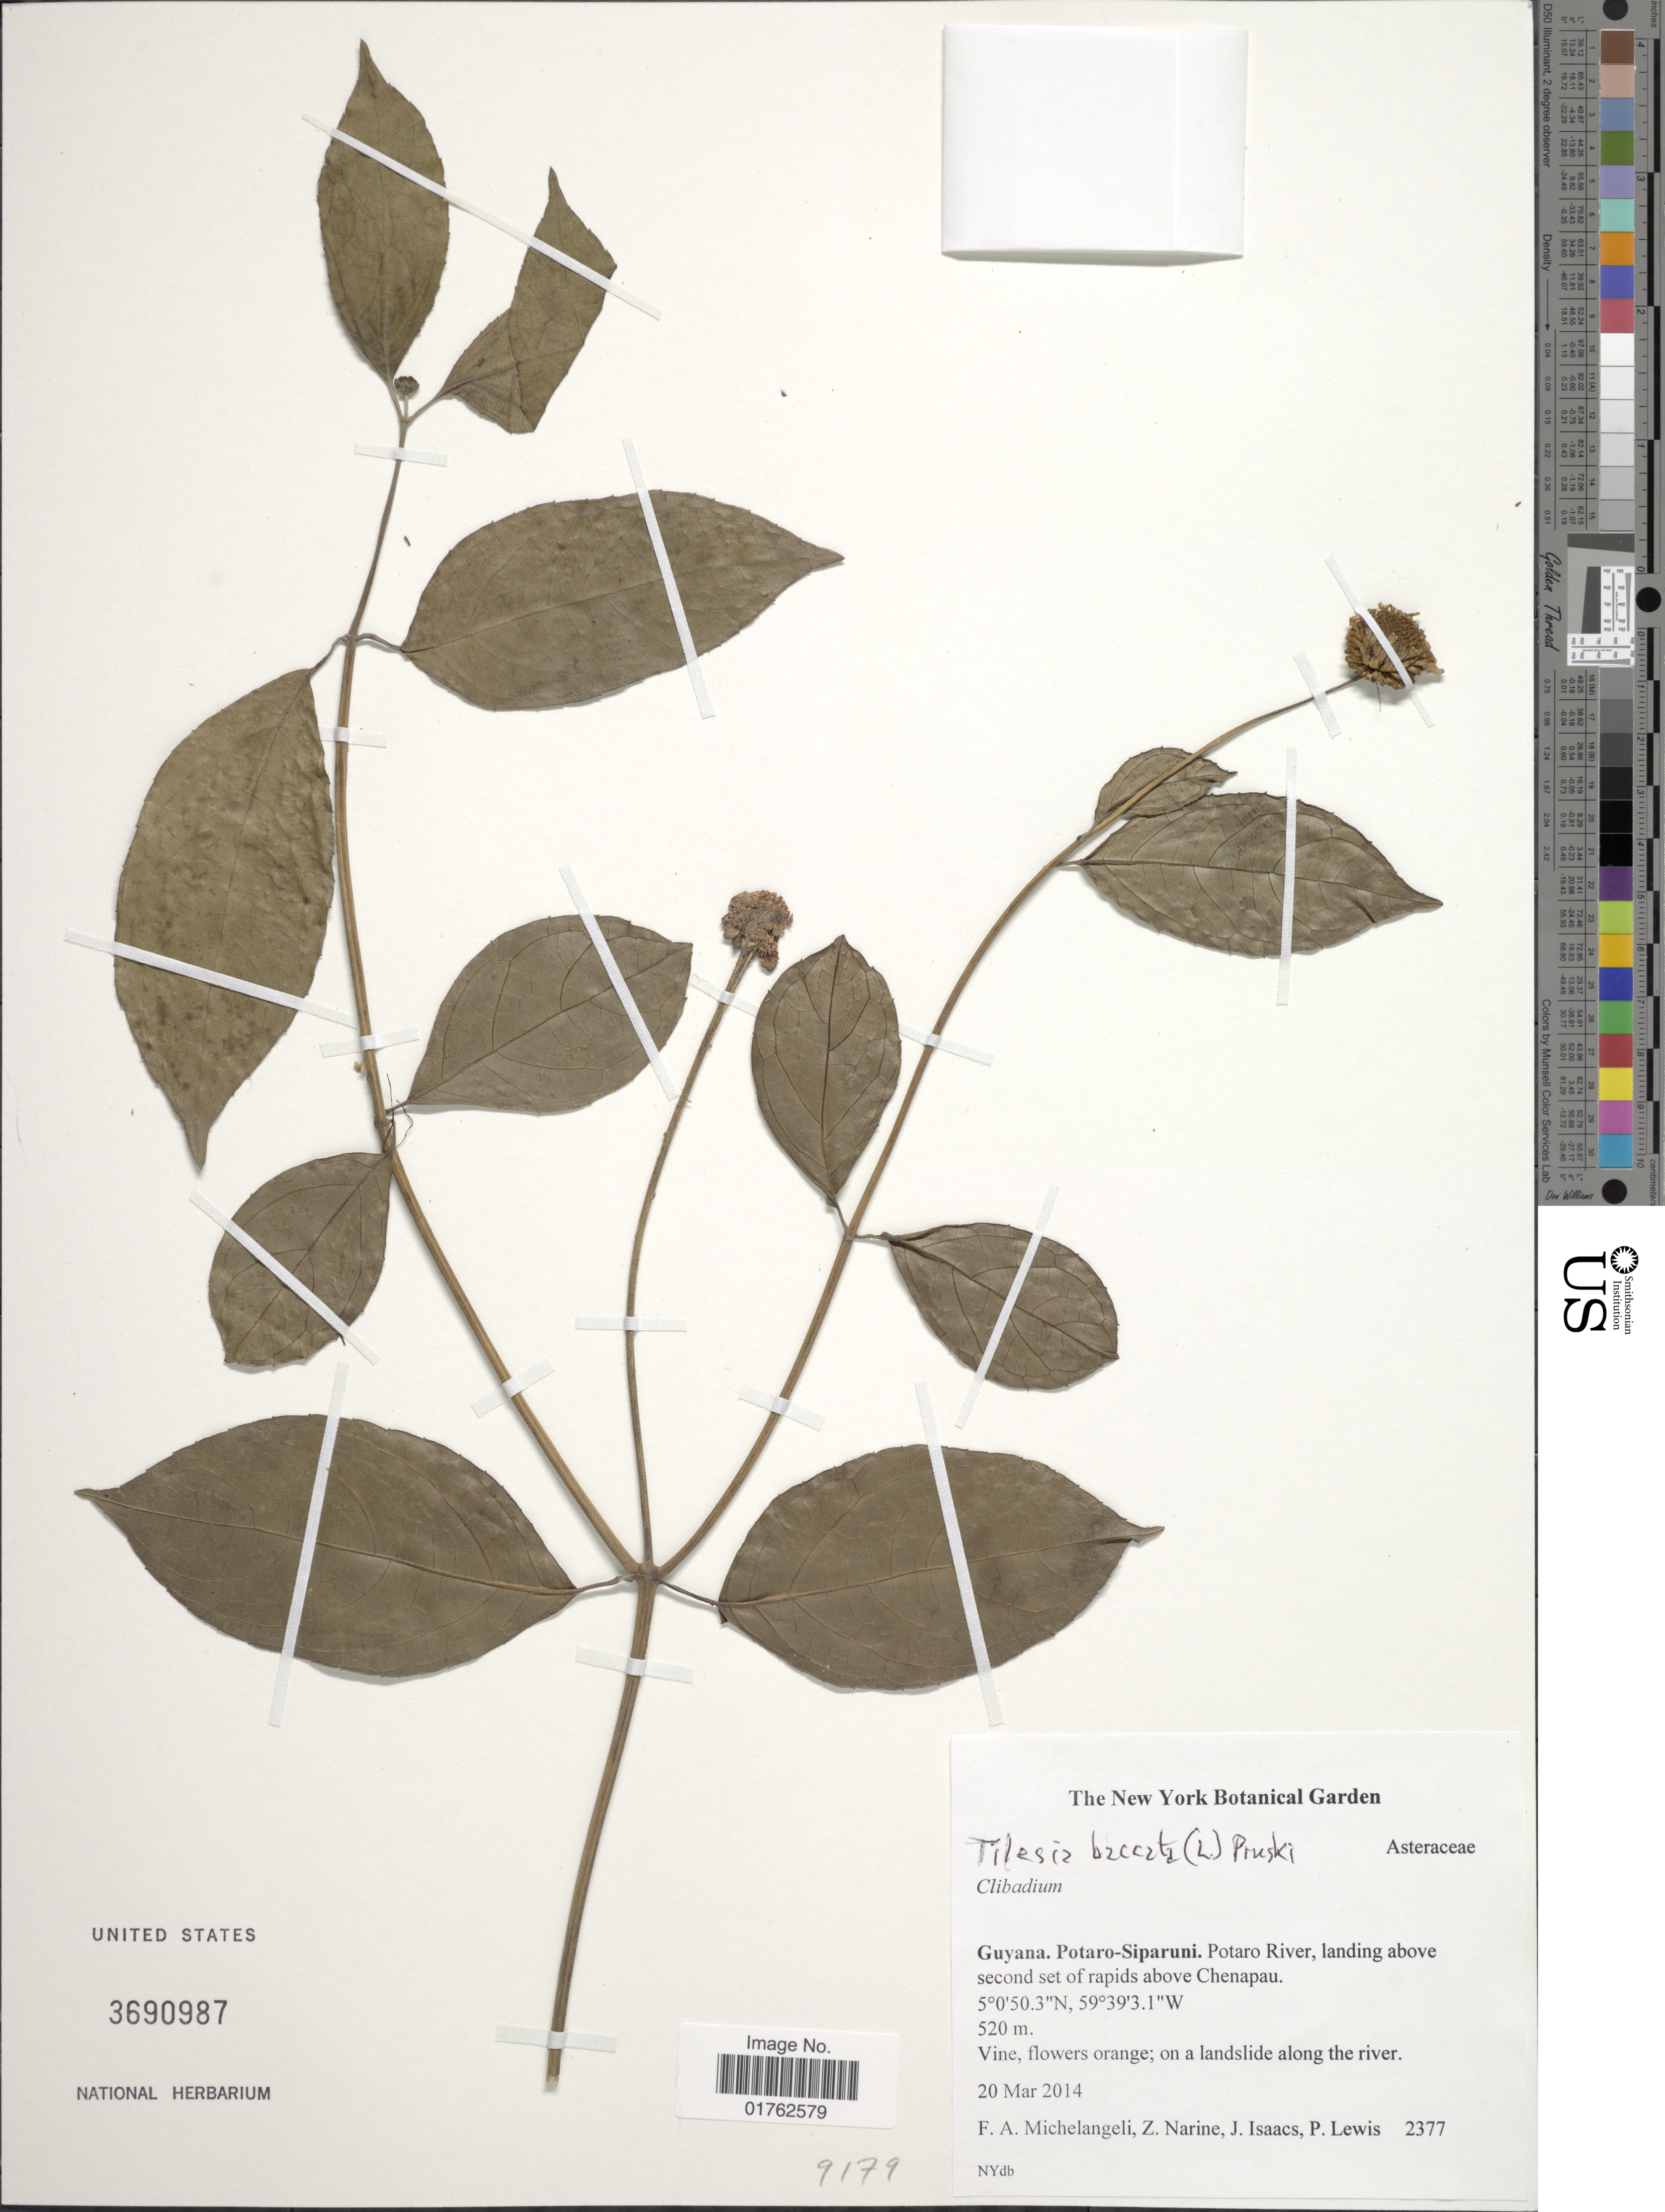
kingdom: Plantae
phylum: Tracheophyta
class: Magnoliopsida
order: Asterales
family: Asteraceae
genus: Wulffia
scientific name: Wulffia baccata var. baccata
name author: (L.) Kuntze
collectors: F. A. Michelangeli, Z. Narine, J. Isaacs & P. Lewis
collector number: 2377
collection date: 2014-03-20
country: Guyana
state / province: Potaro-Siparuni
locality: Potaro River, landing above second set of rapids above Chenapau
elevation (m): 520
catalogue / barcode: US 3690987